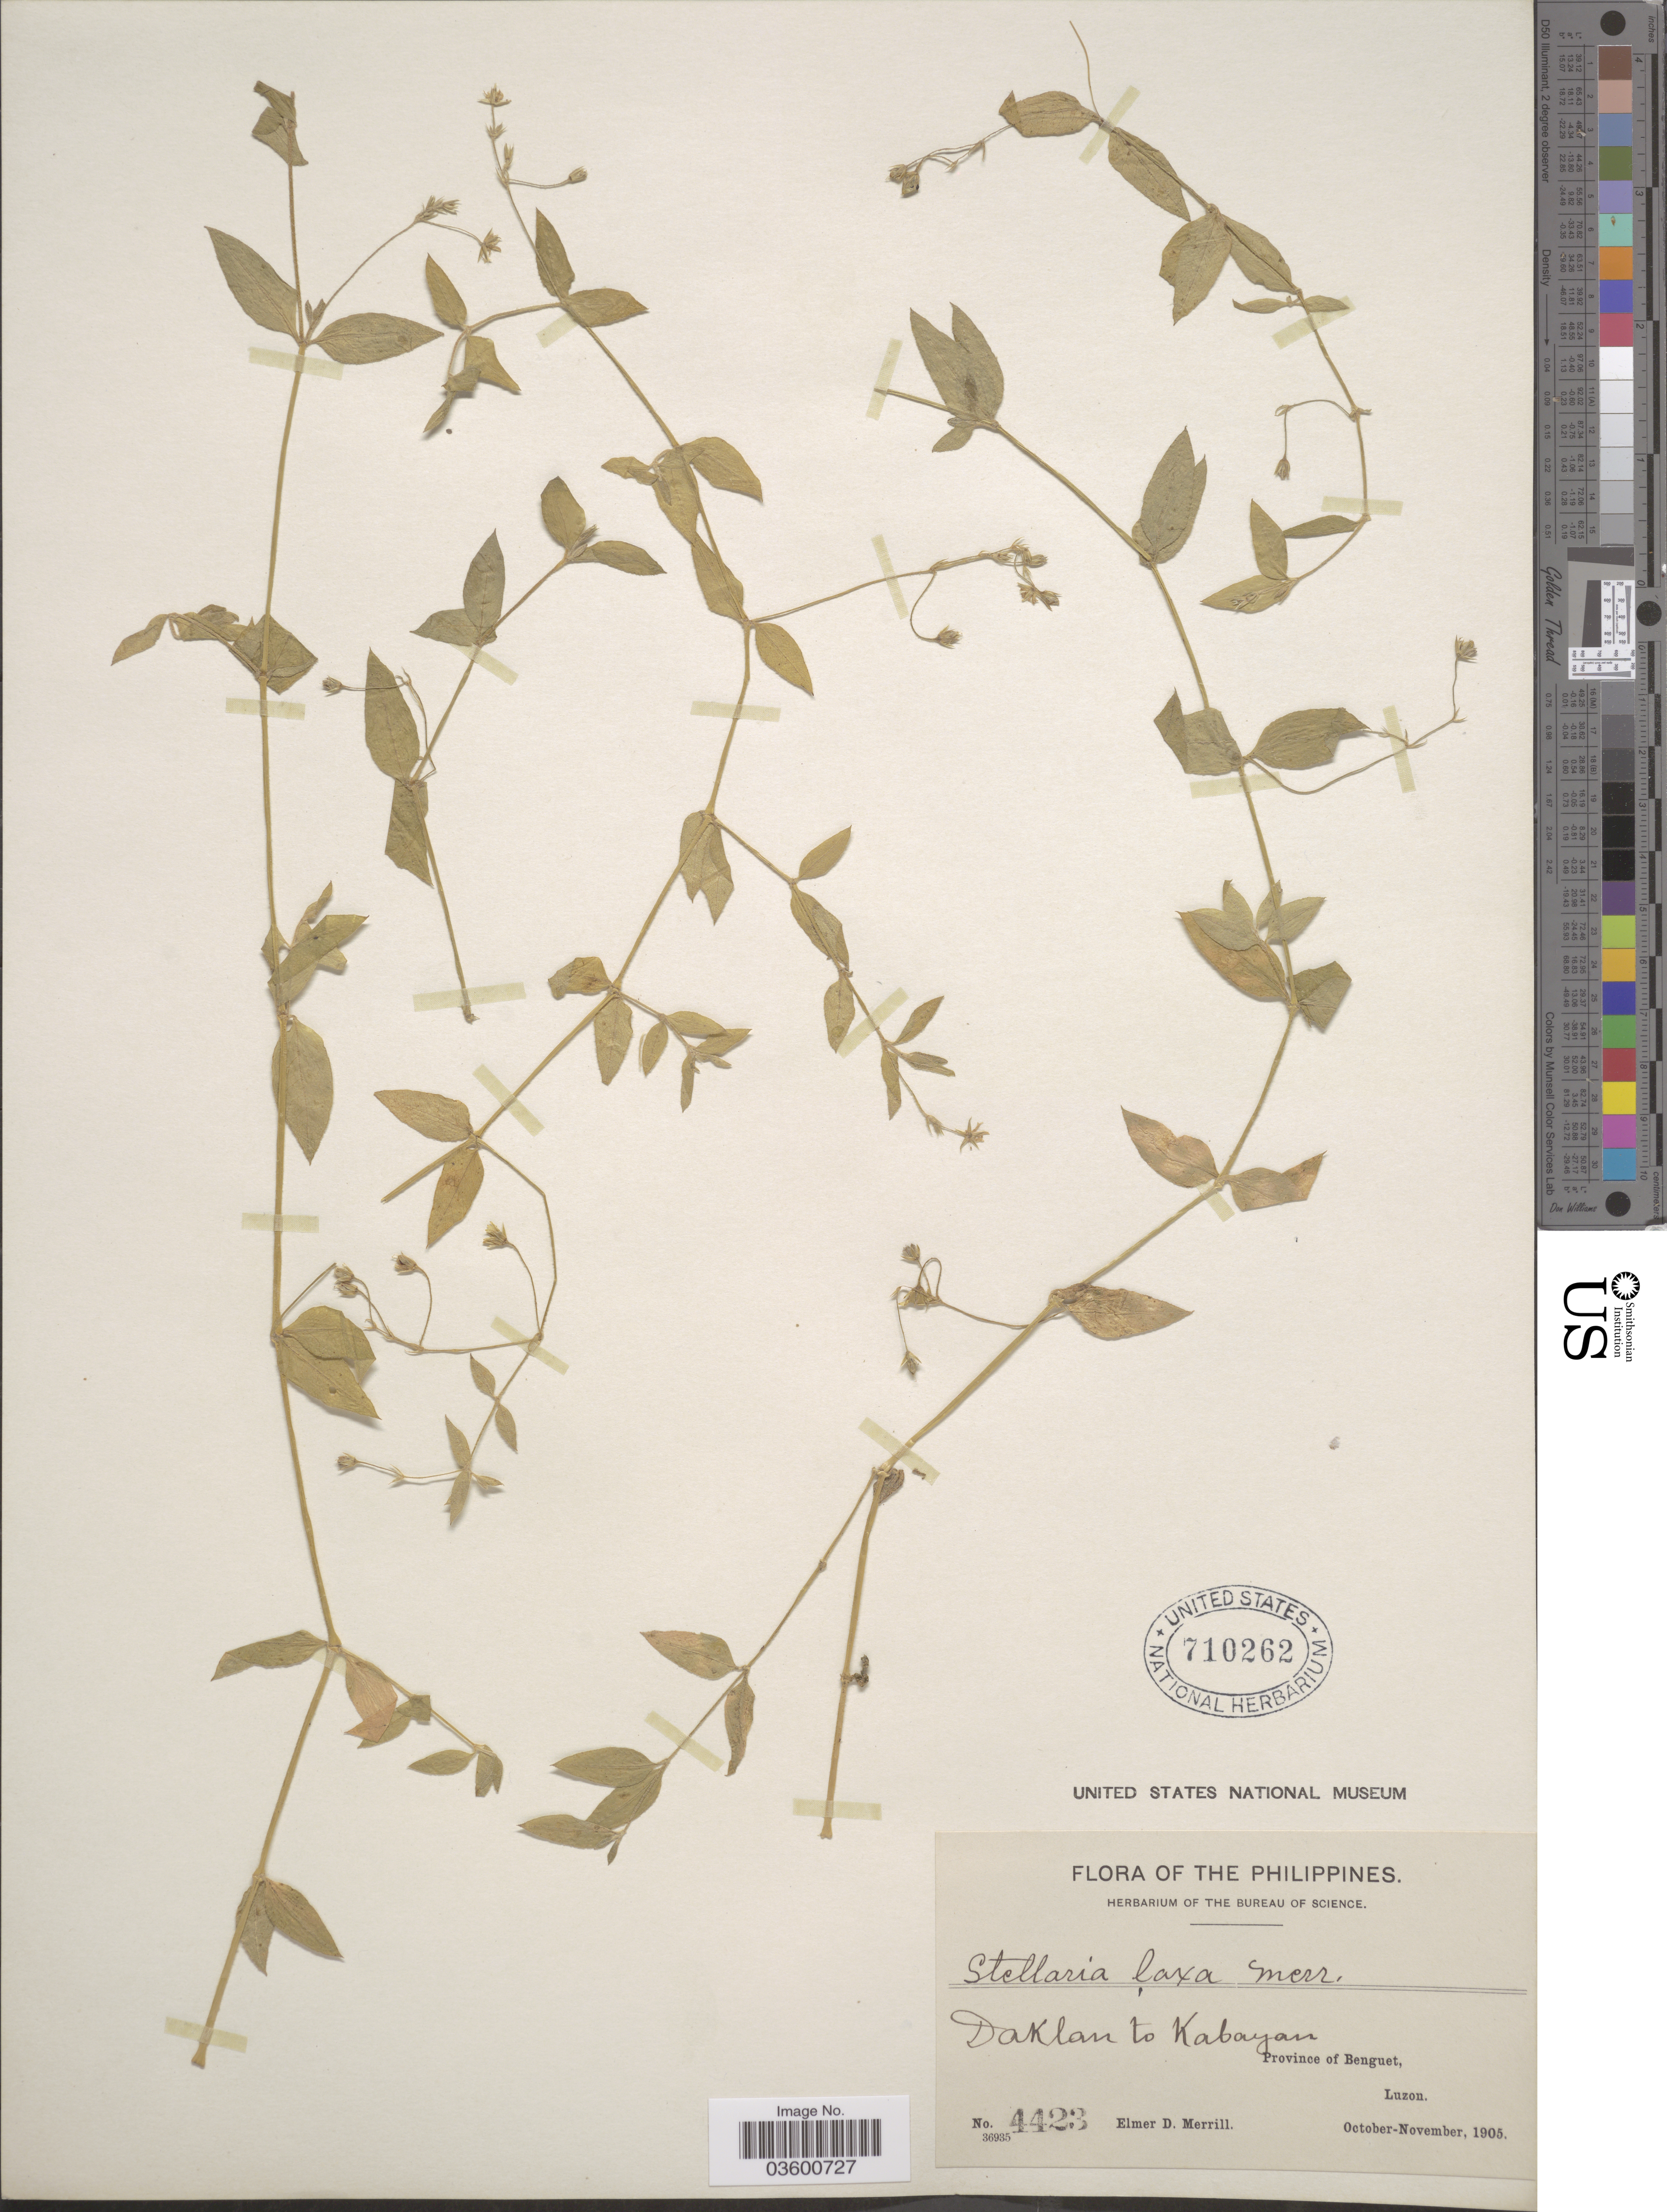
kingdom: Plantae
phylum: Tracheophyta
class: Magnoliopsida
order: Caryophyllales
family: Caryophyllaceae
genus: Alsine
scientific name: Alsine laxa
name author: Jord.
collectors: E. D. Merrill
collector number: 4423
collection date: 1905-10/1905-11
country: Philippines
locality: Daklan to Kabayan. Province of Benguet, Luzon.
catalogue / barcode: US 710262